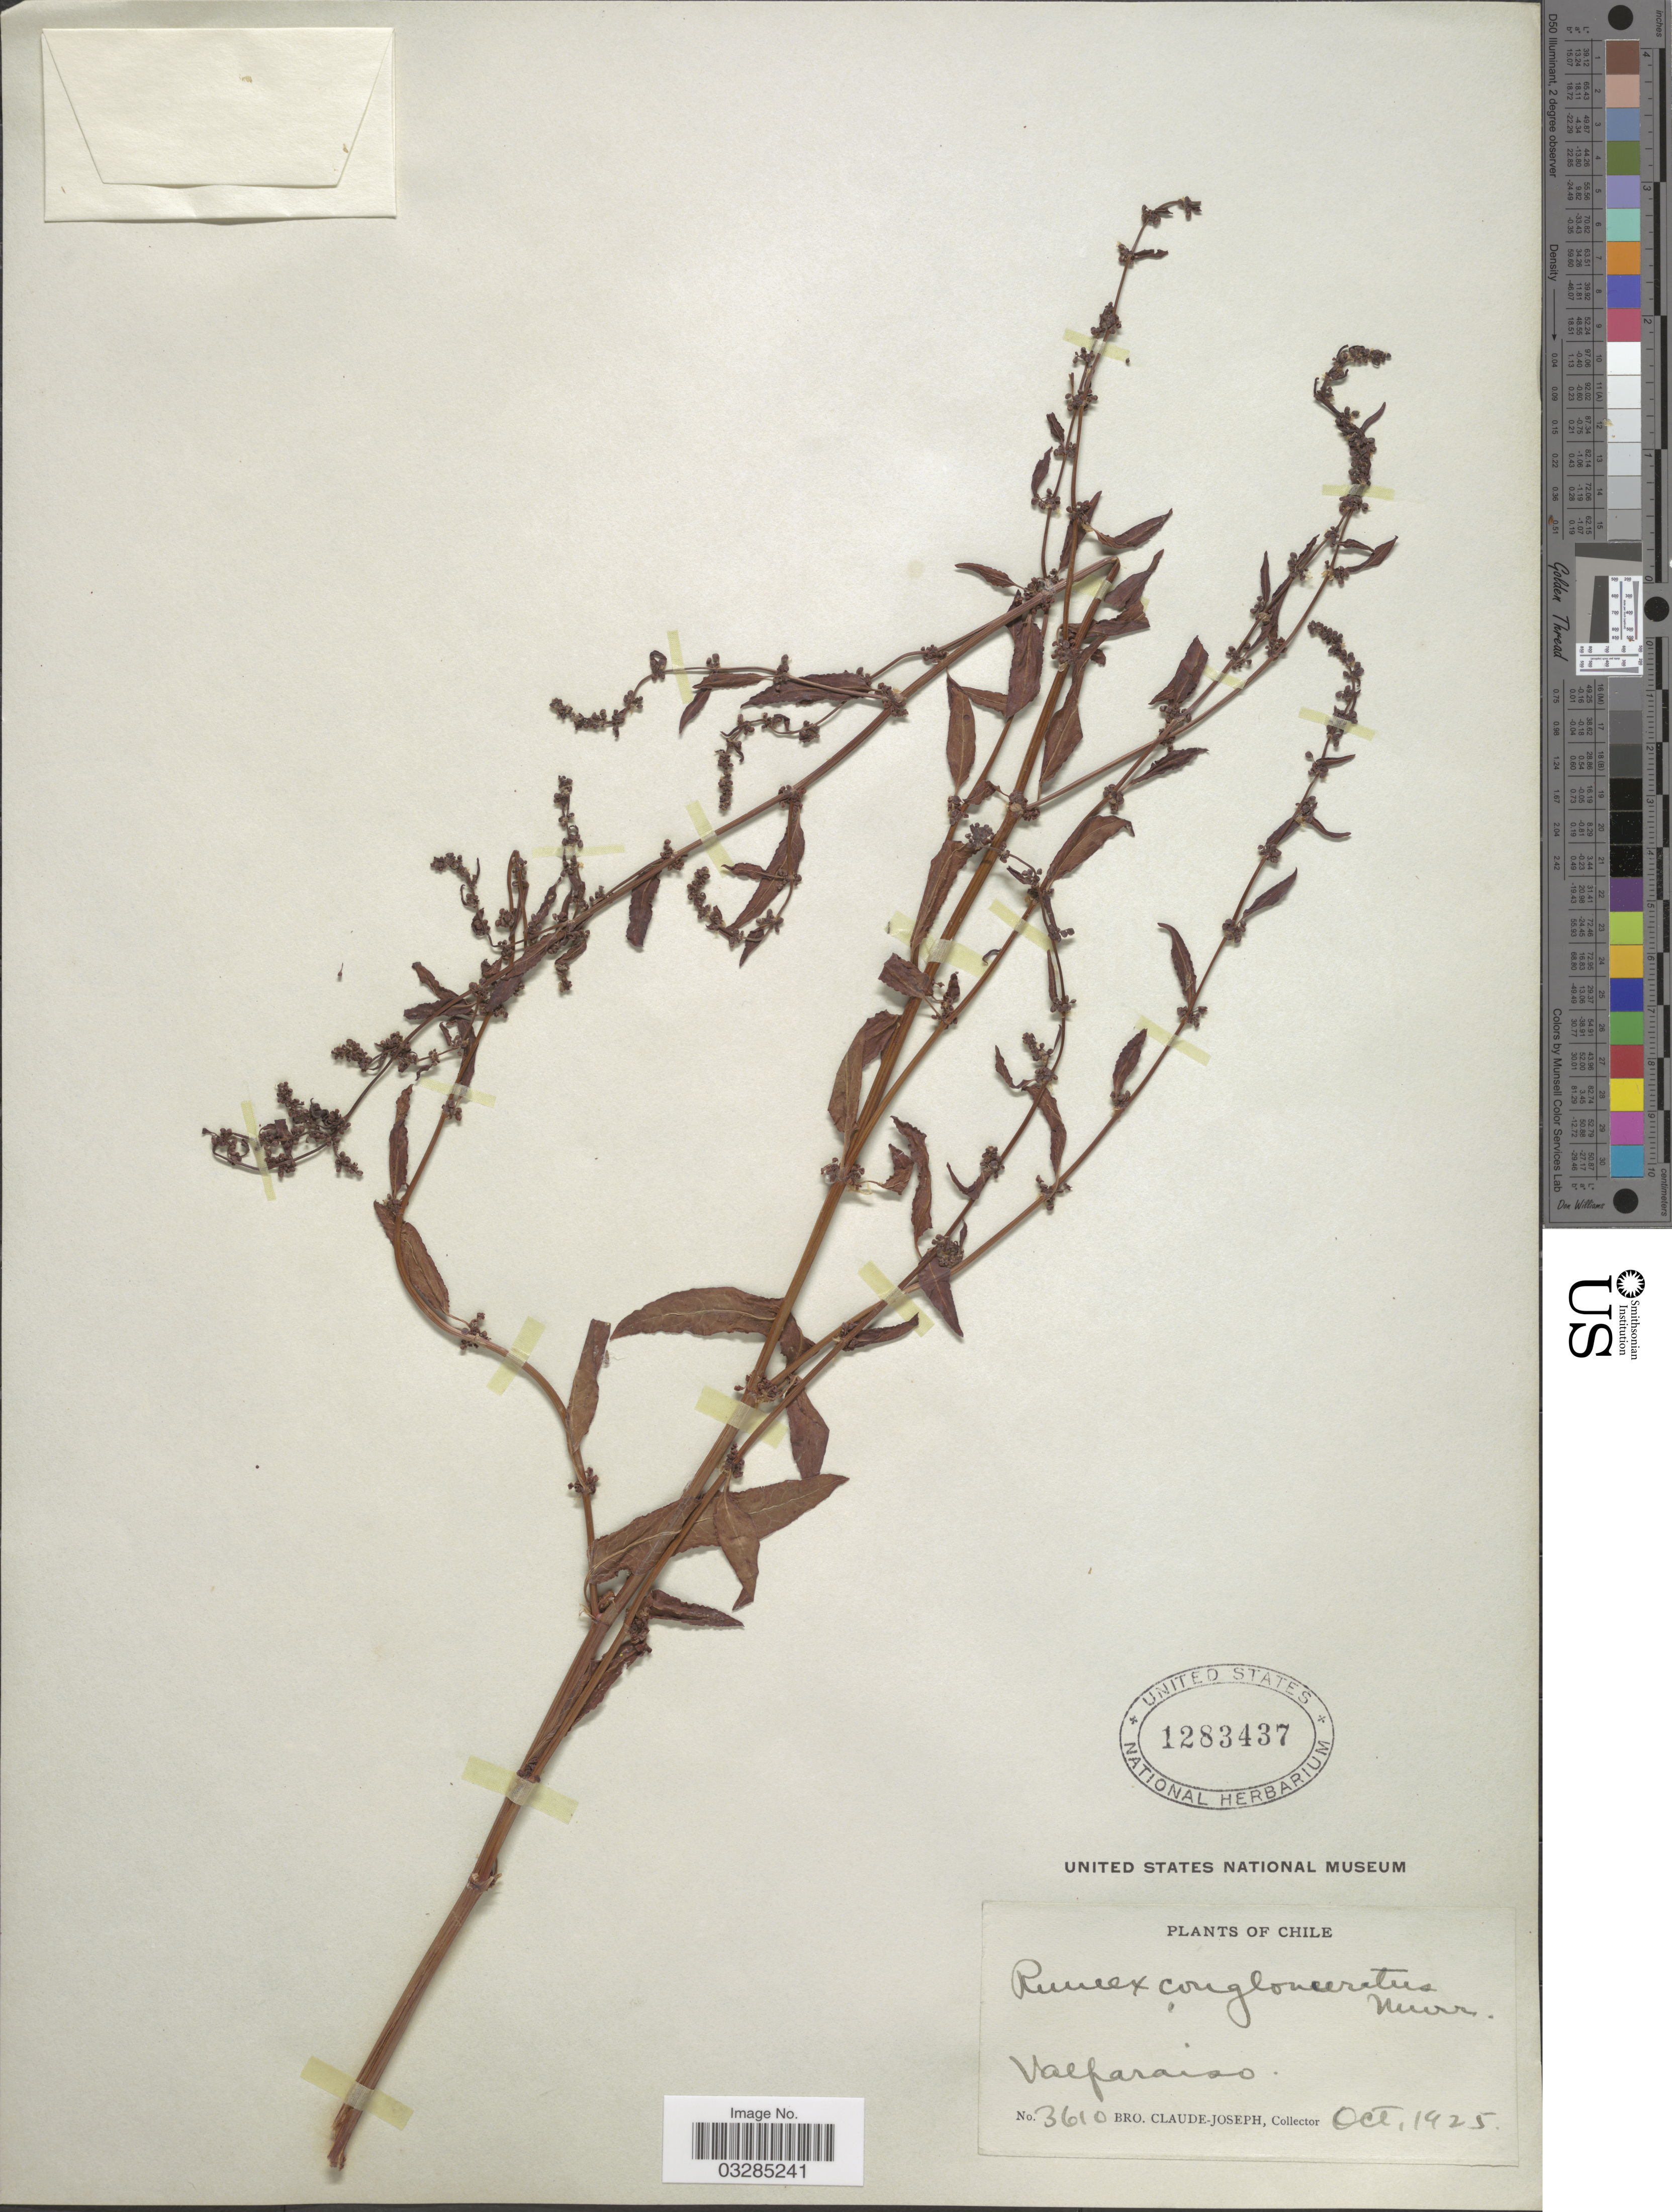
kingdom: Plantae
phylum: Tracheophyta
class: Magnoliopsida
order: Caryophyllales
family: Polygonaceae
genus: Rumex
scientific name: Rumex conglomeratus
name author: Murray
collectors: Bro. Claude-Joseph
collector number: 3610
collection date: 1925-10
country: Chile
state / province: Valparaíso (V)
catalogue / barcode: US 1283437